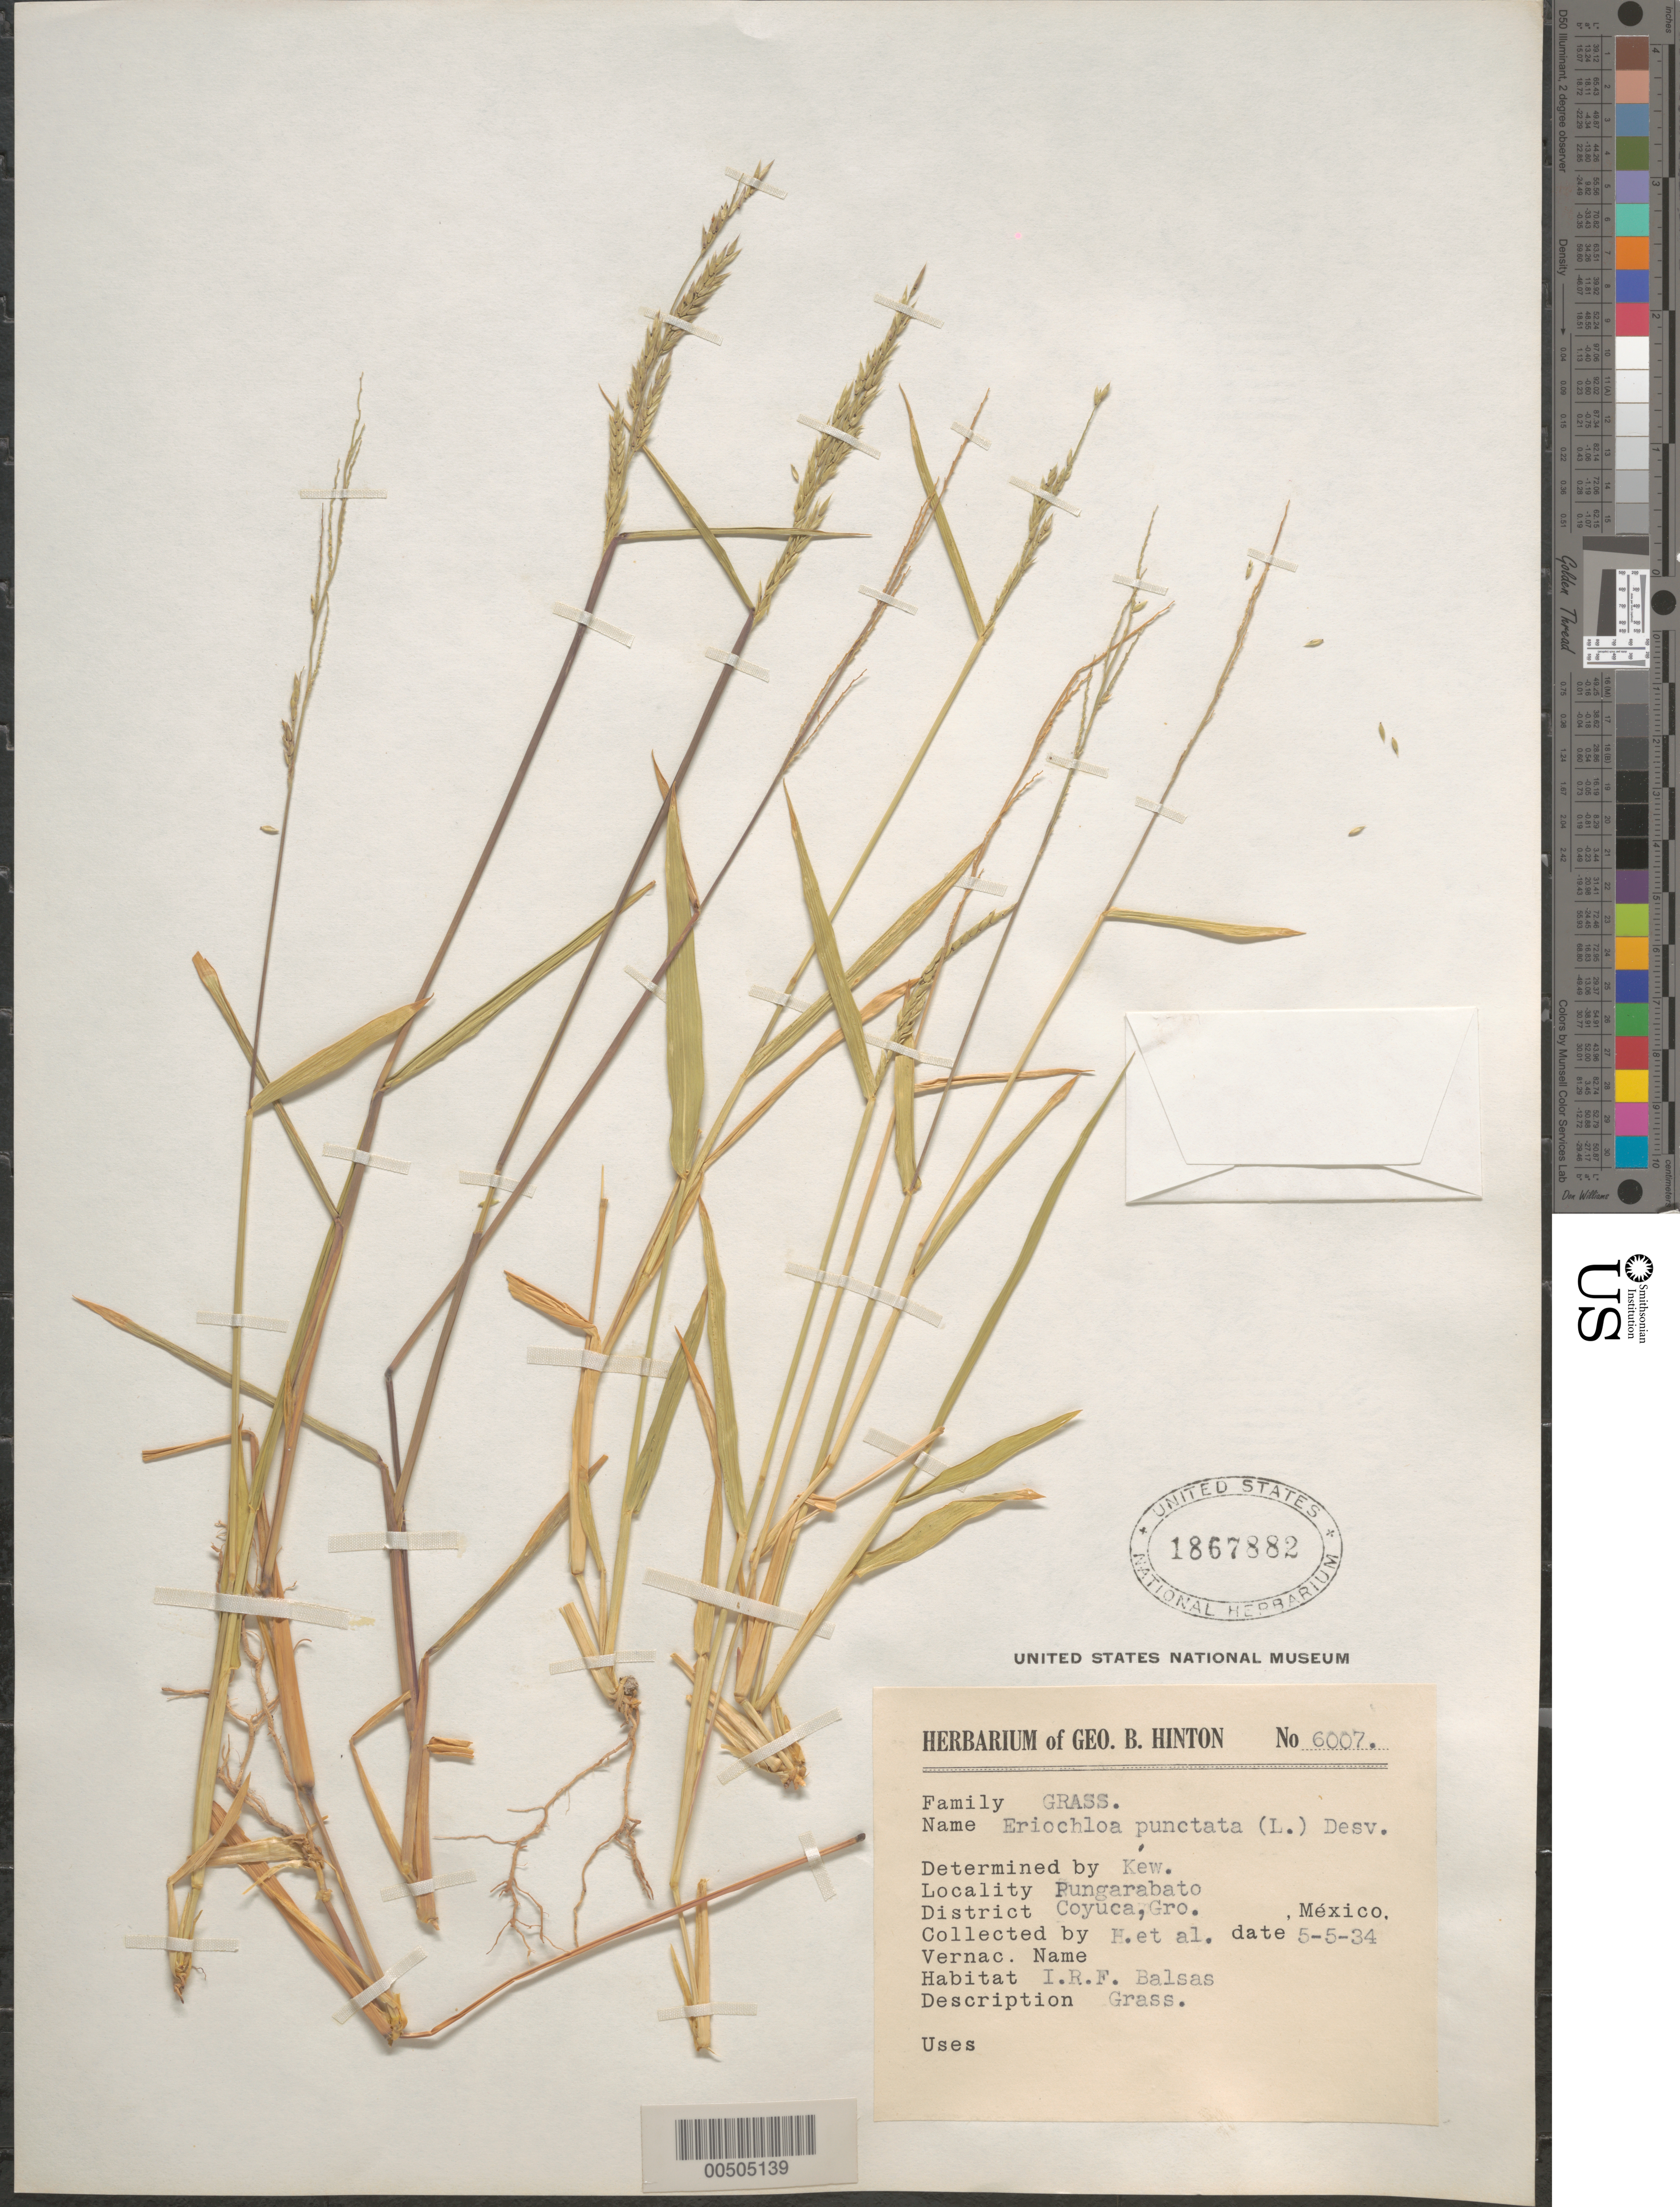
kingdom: Plantae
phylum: Tracheophyta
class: Liliopsida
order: Poales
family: Poaceae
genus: Eriochloa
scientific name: Eriochloa punctata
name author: (L.) Desv. ex Ham.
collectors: G. B. Hinton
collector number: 6007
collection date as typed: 5 May 1934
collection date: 1934-05-05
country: Mexico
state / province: Guerrero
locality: Pungarabato, Coyuca Dist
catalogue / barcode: US 1867882